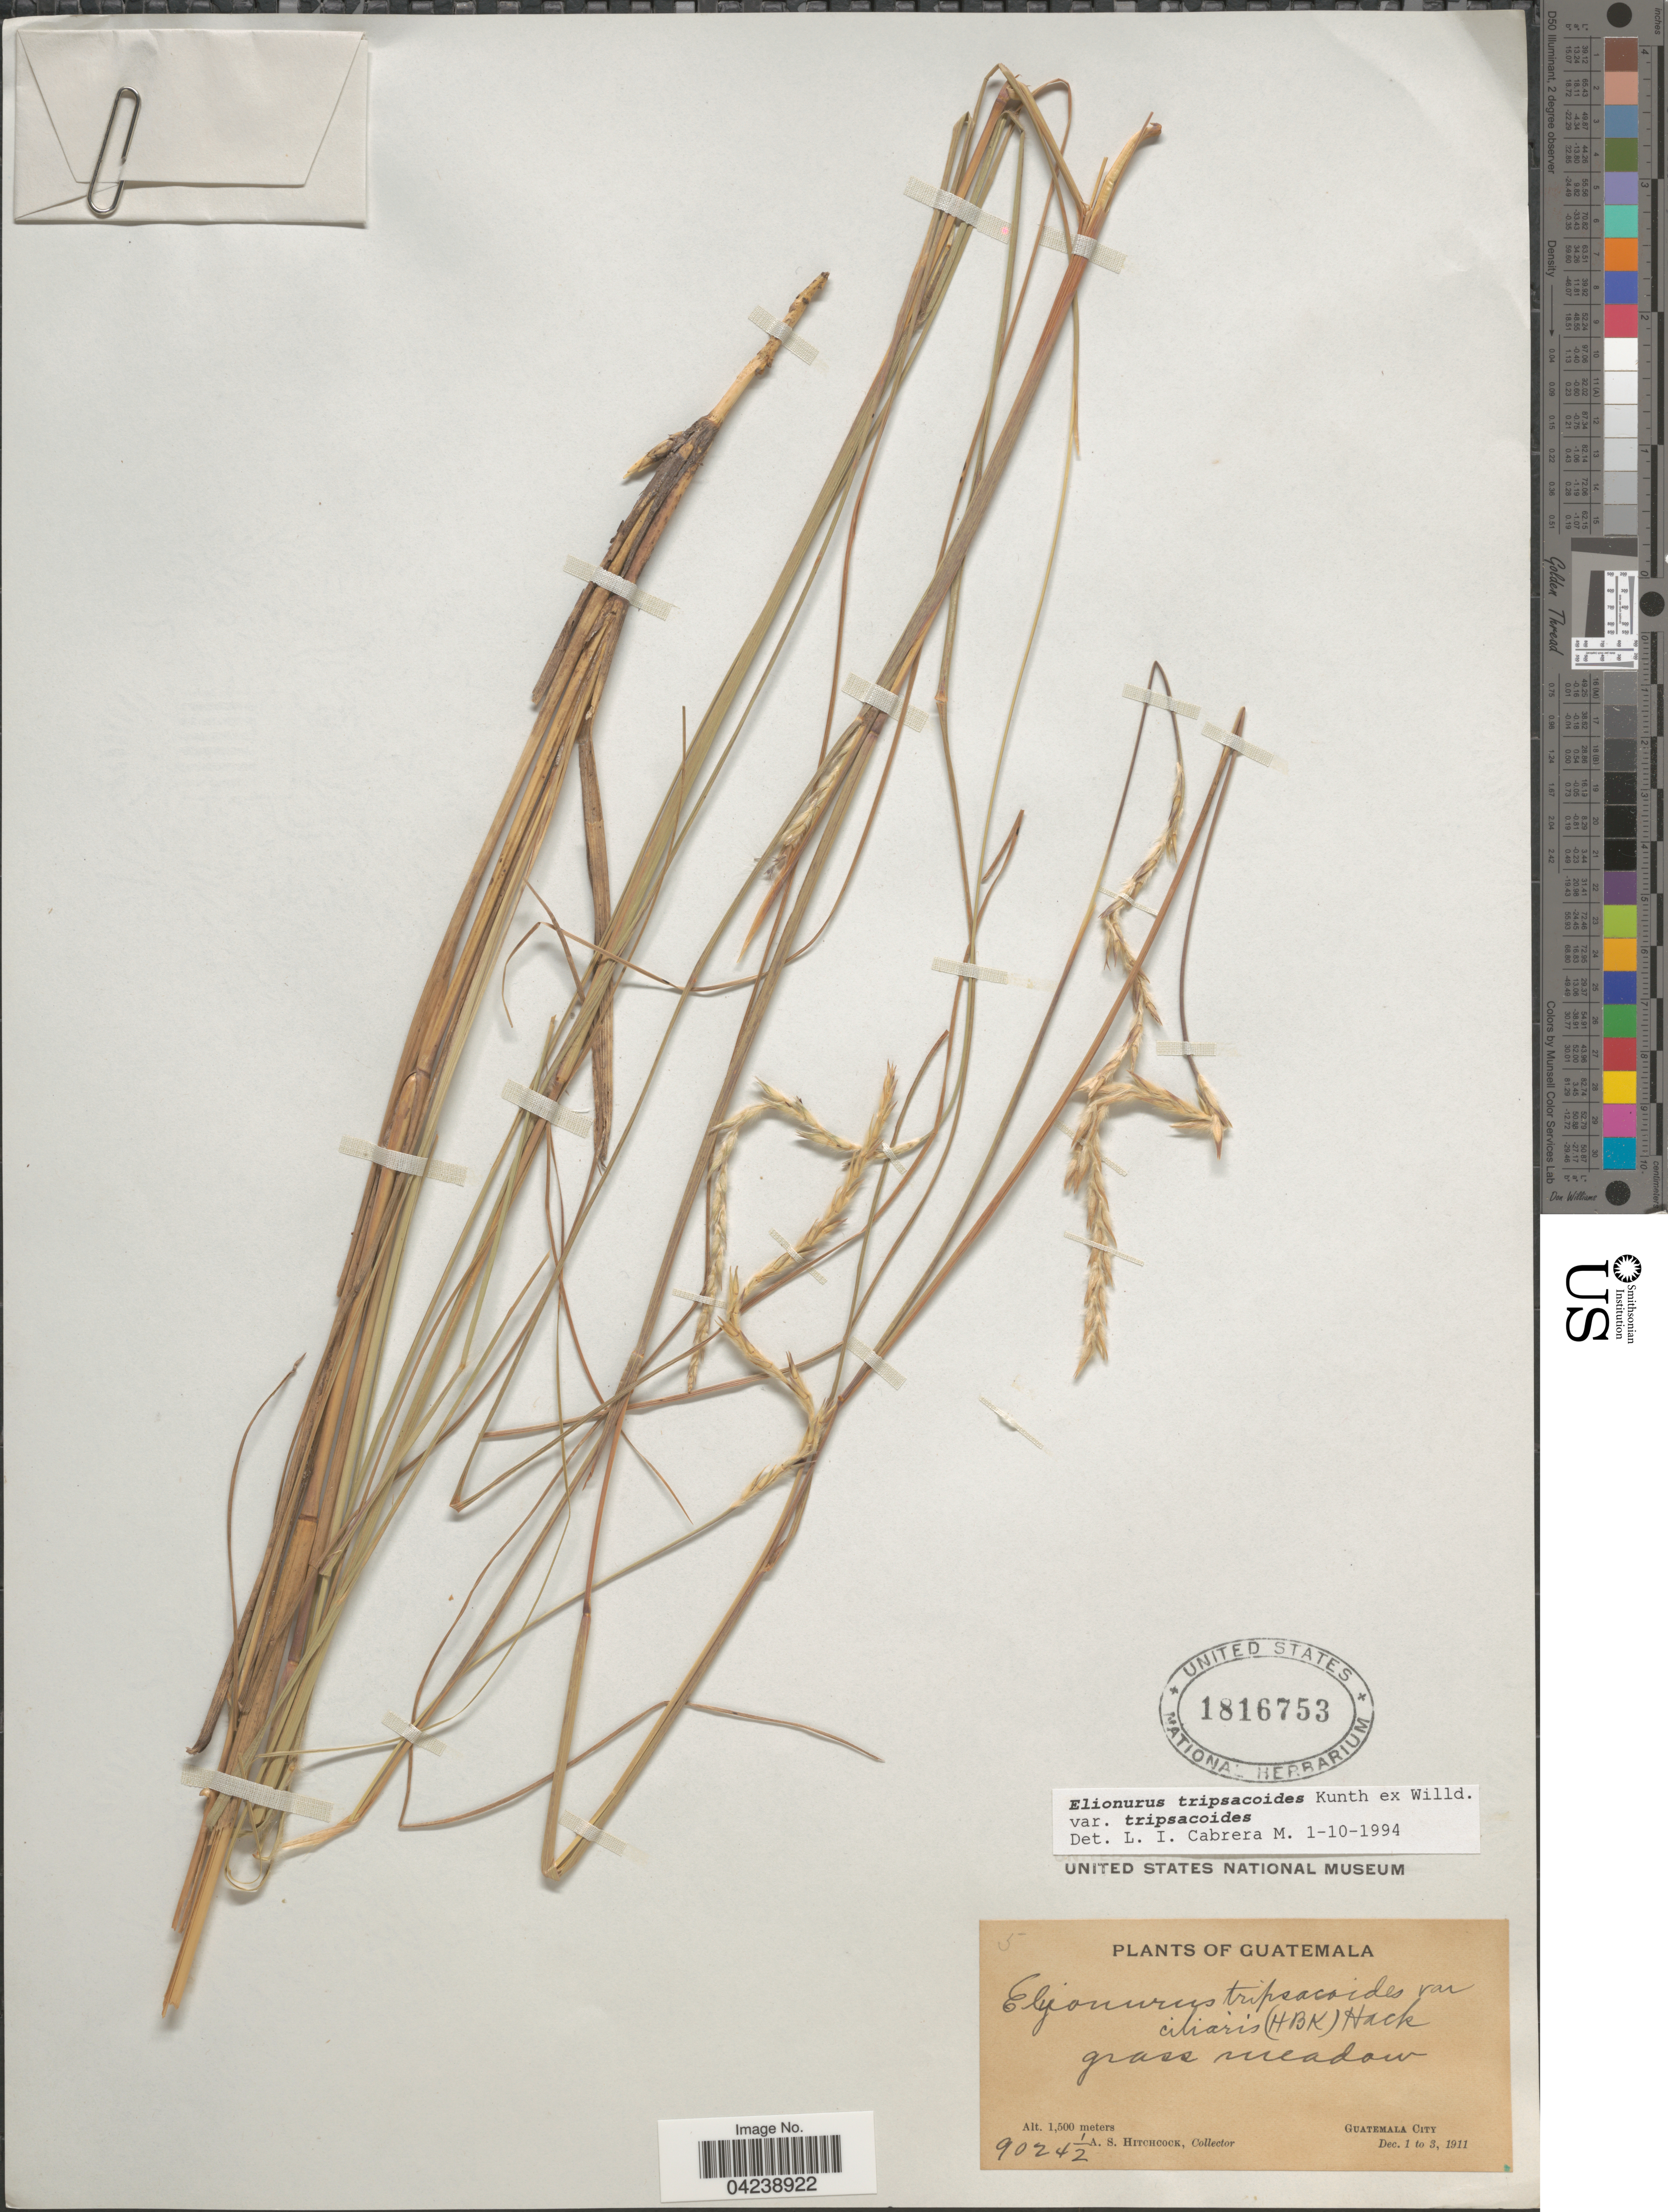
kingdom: Plantae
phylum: Tracheophyta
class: Liliopsida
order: Poales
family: Poaceae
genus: Elionurus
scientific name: Elionurus tripsacoides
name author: Humb. & Bonpl. ex Willd.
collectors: A. S. Hitchcock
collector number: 9024½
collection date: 1911-12-01/1911-12-03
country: Guatemala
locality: Guatemala City.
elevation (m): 1500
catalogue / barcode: US 1816753